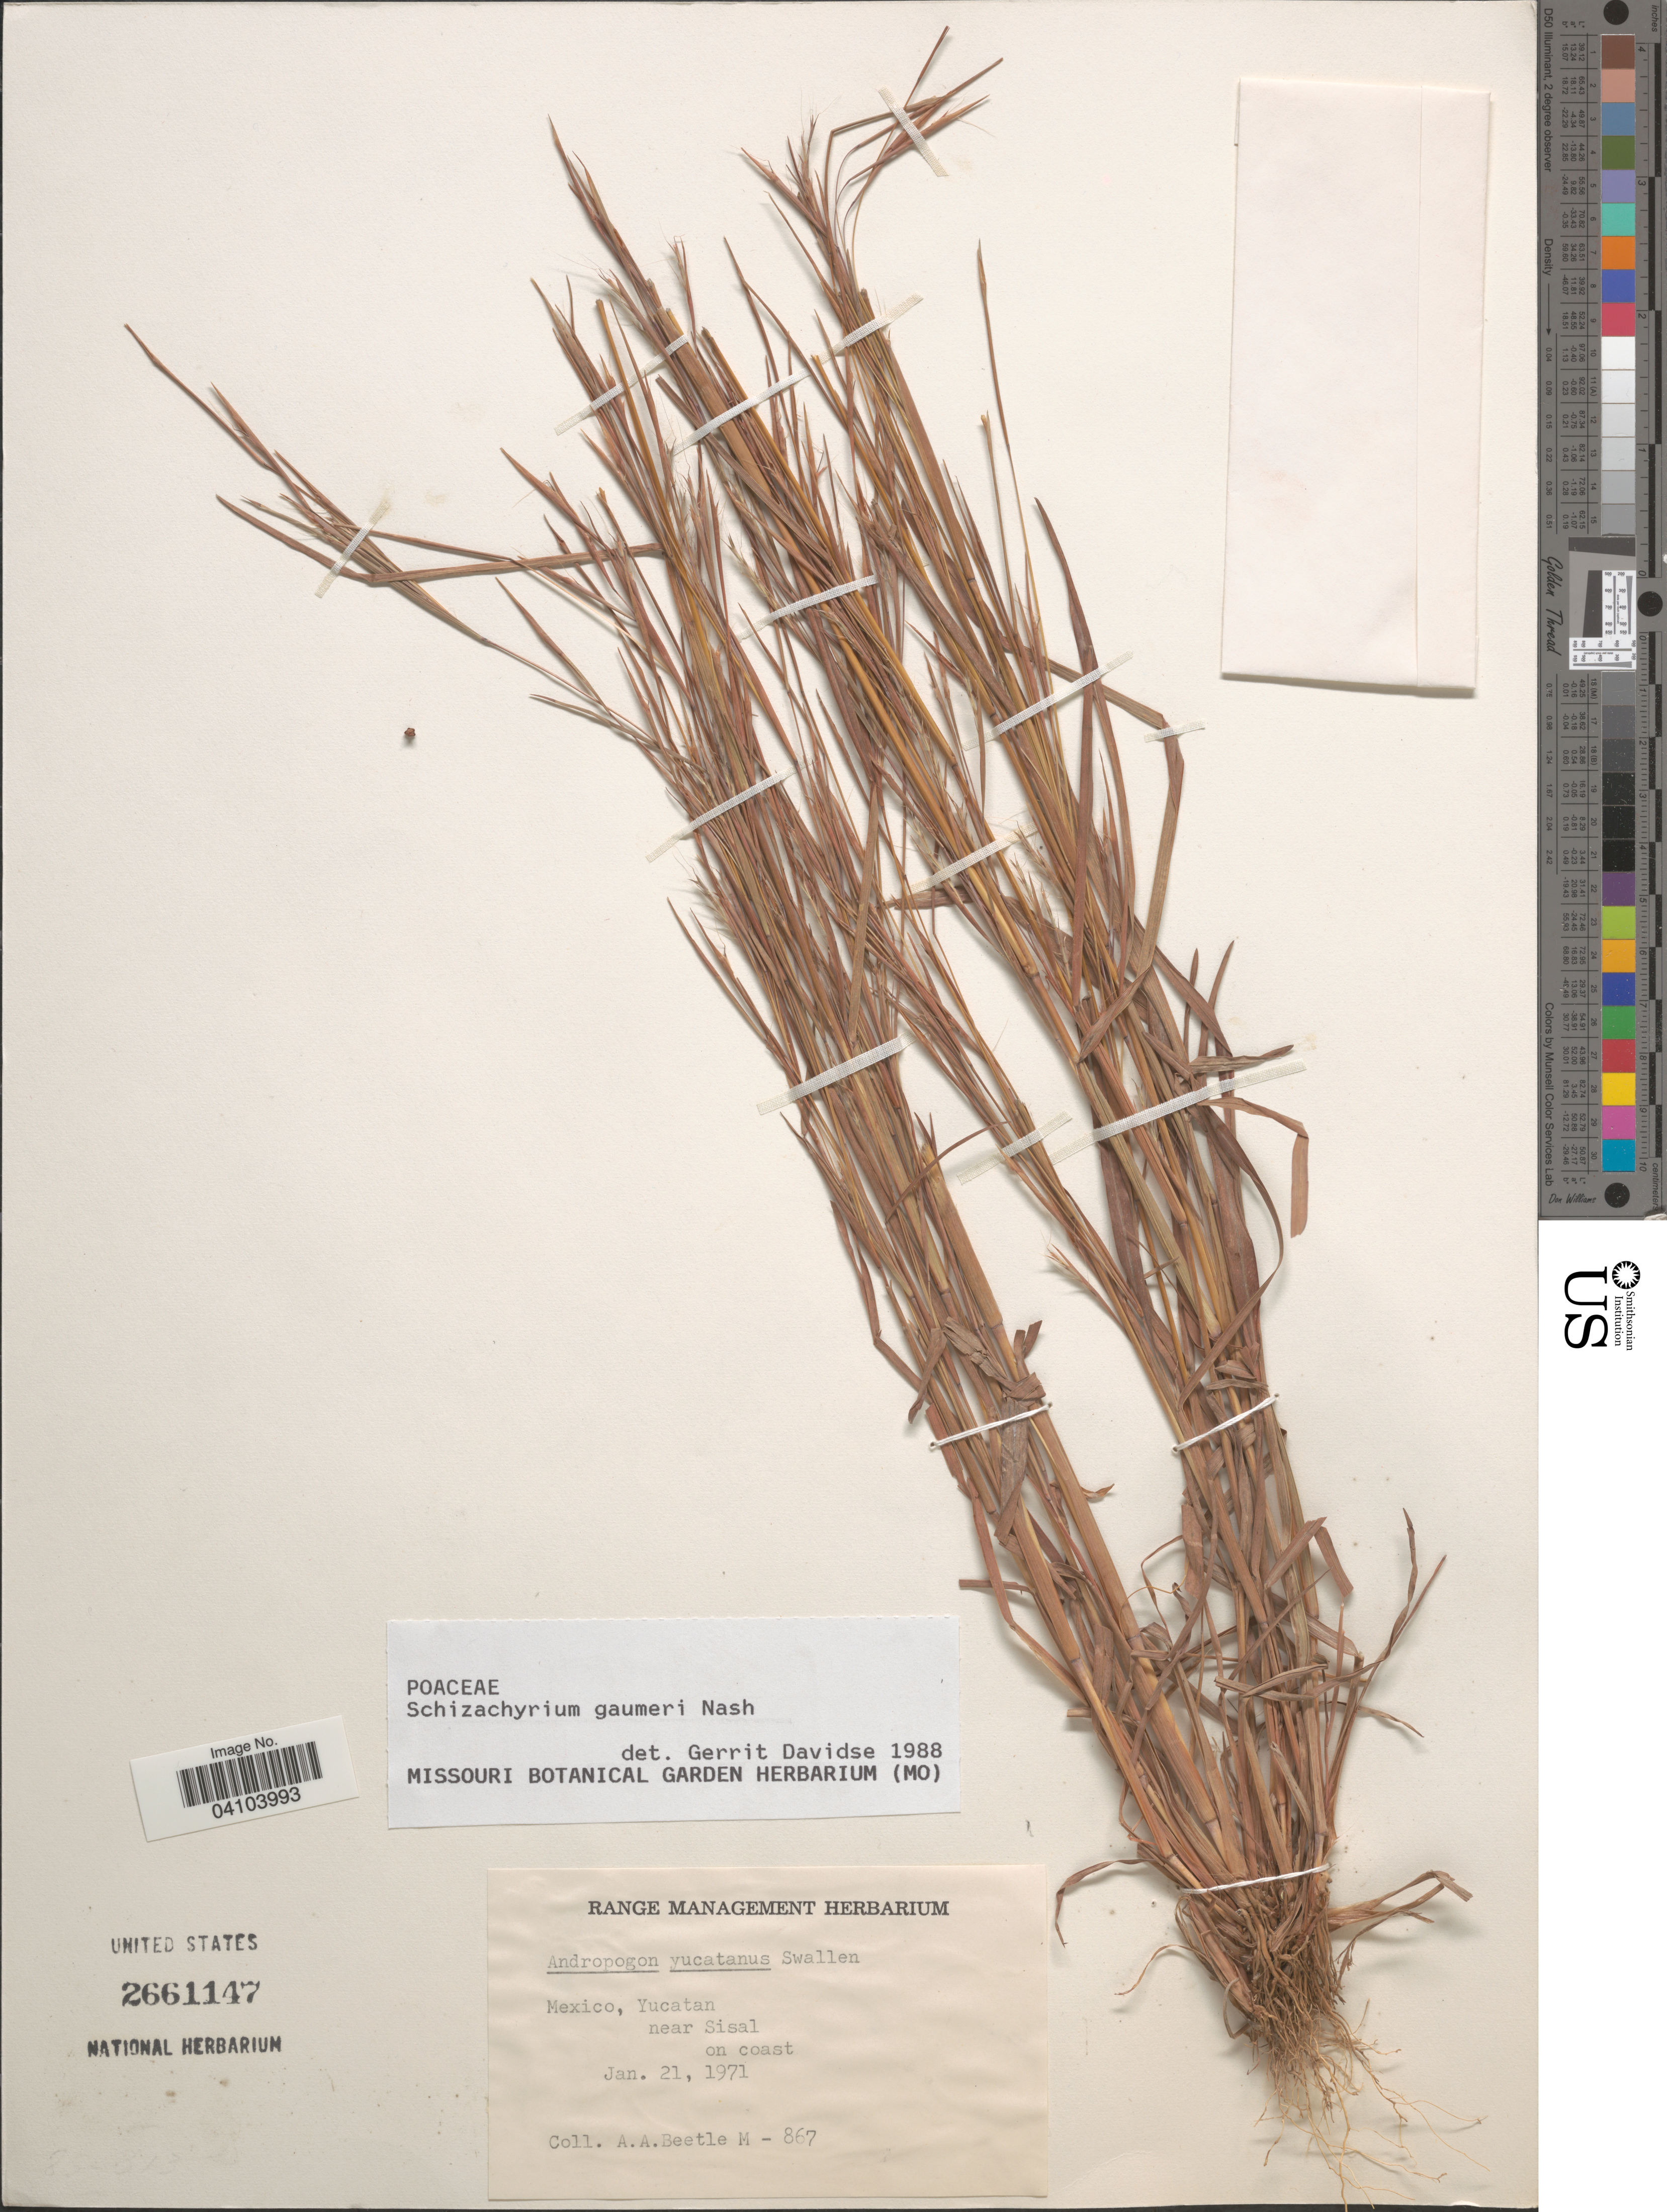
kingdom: Plantae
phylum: Tracheophyta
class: Liliopsida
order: Poales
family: Poaceae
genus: Schizachyrium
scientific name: Schizachyrium gaumeri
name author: Nash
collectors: A. A. Beetle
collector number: M - 867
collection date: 1971-01-21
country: Mexico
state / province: Yucatán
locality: Near Sisal. On coast.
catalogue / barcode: US 2661147